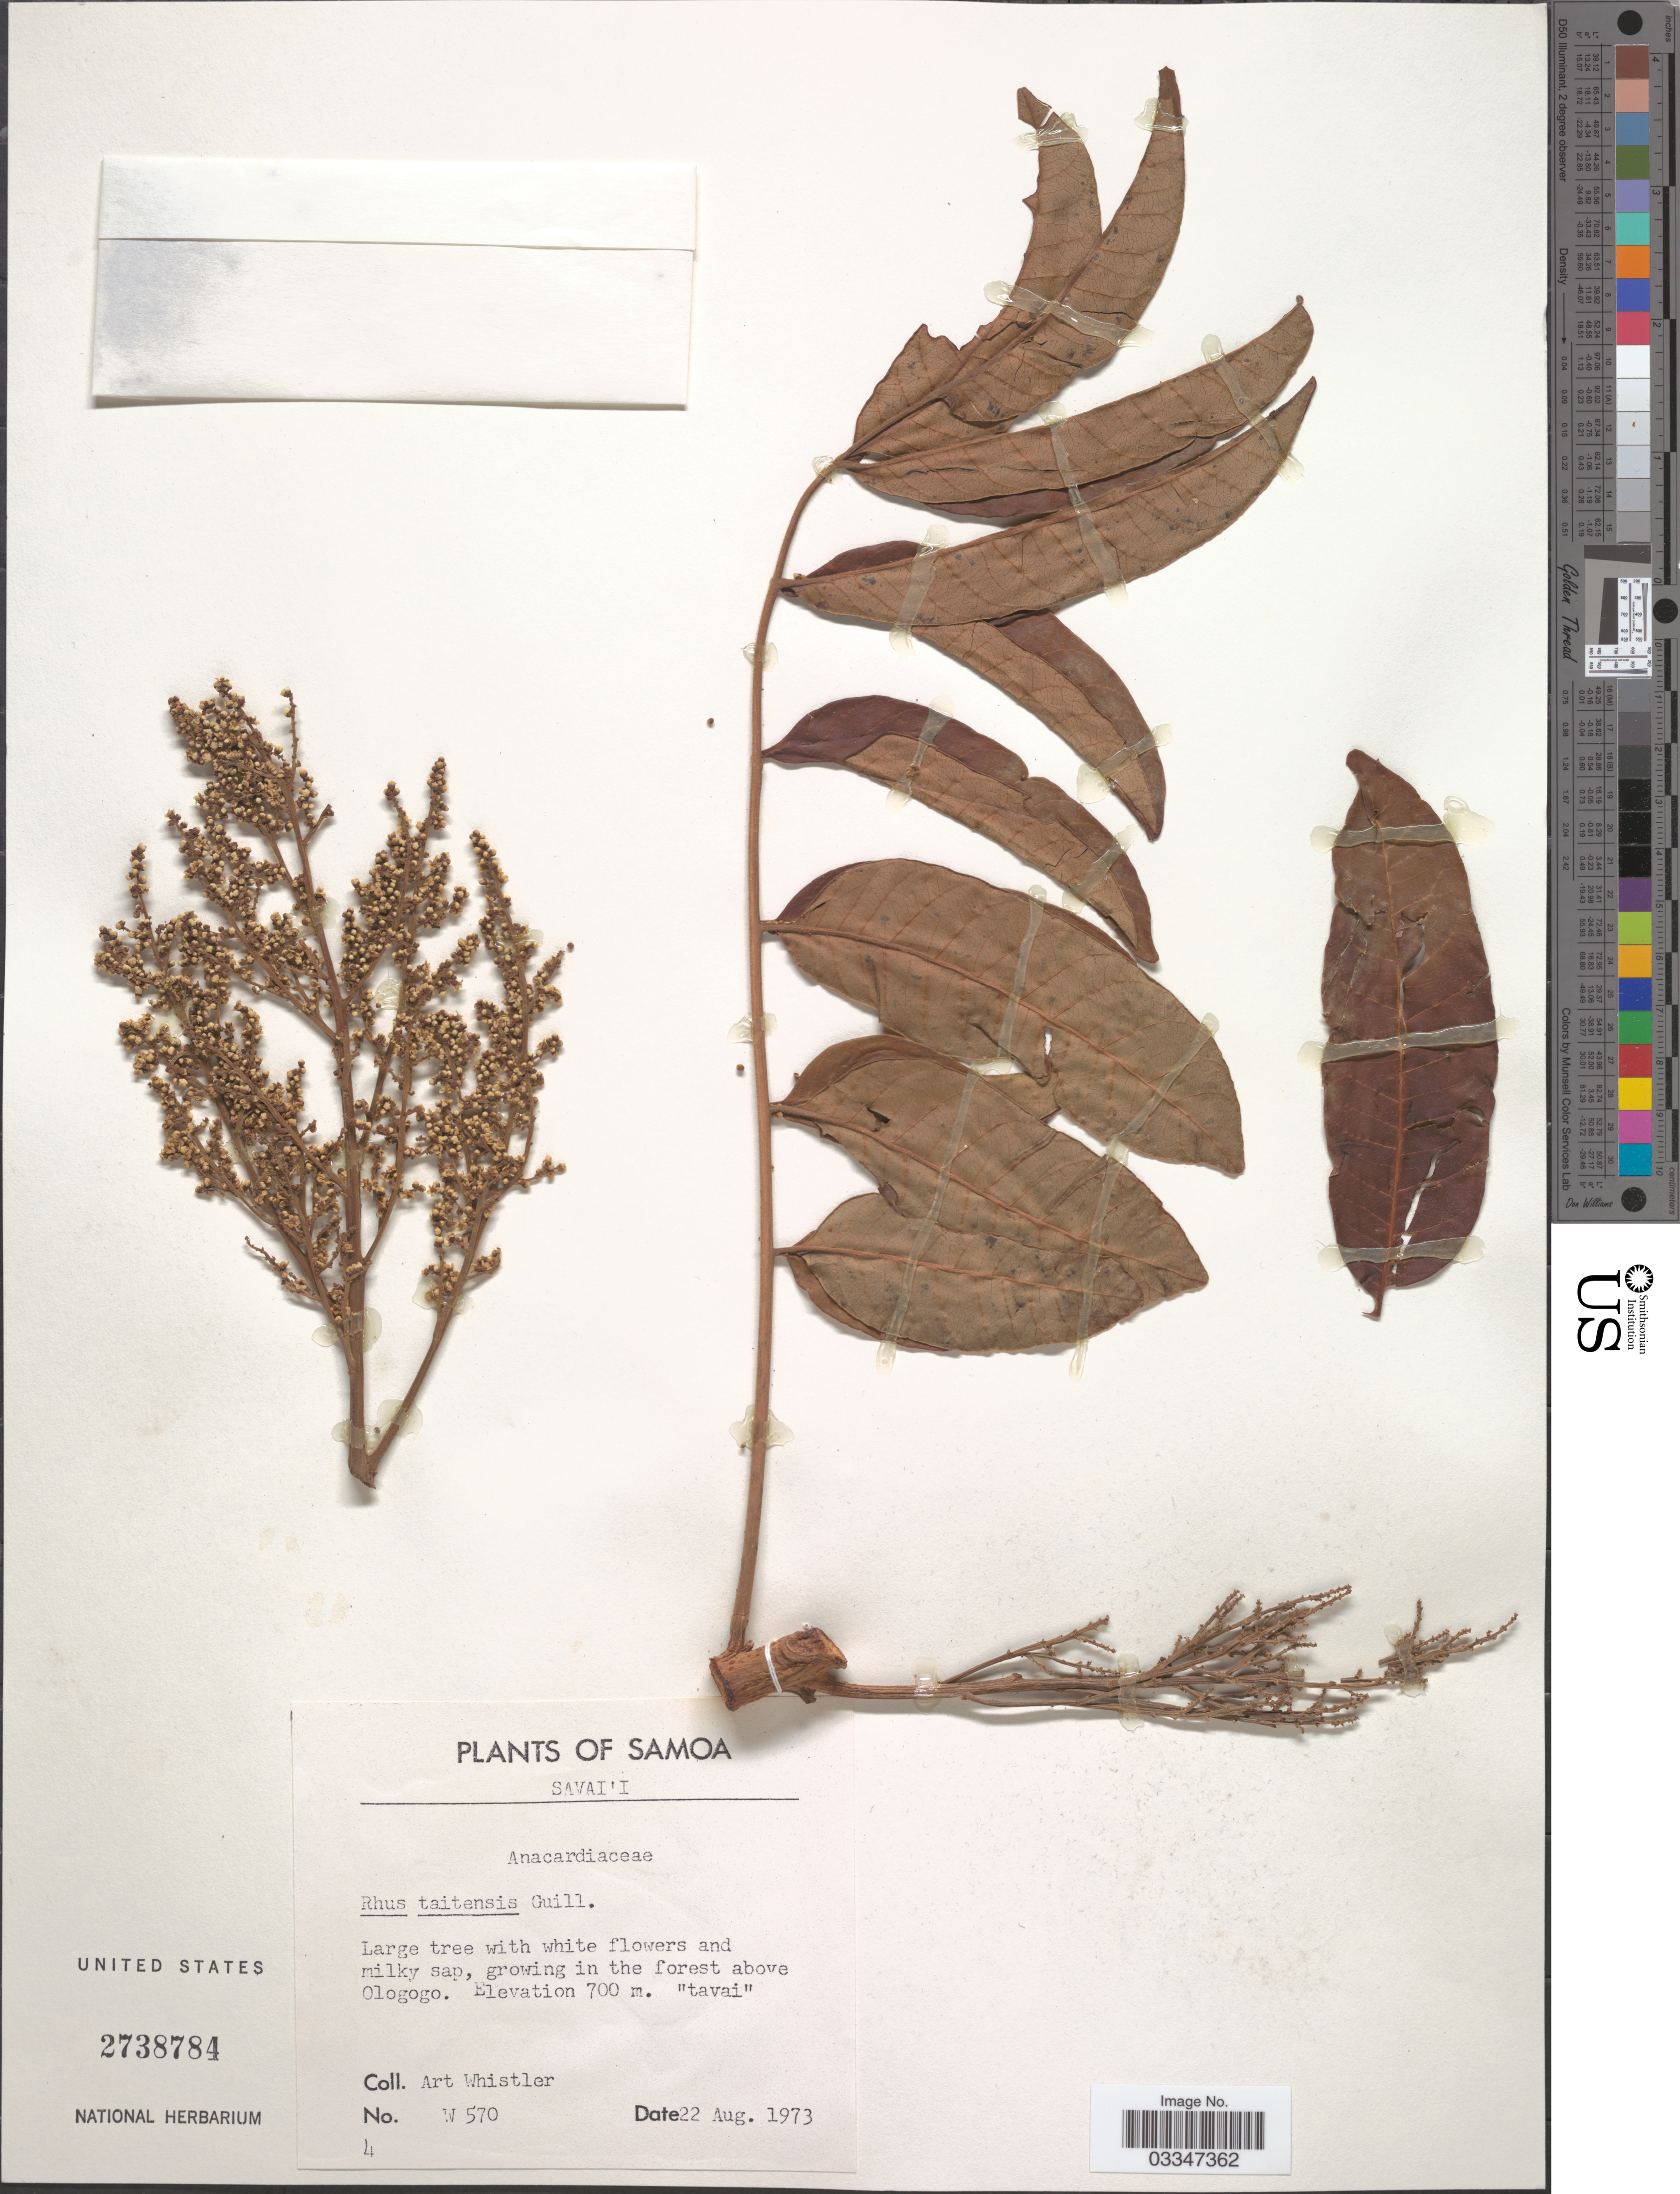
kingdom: Plantae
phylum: Tracheophyta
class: Magnoliopsida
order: Sapindales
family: Anacardiaceae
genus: Rhus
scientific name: Rhus taitensis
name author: Guill.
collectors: A. Whistler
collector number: W570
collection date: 1973-08-22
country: Samoa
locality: Samoa. Savai'i. Growing in the forest above Ologogo.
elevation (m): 700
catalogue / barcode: US 2738784